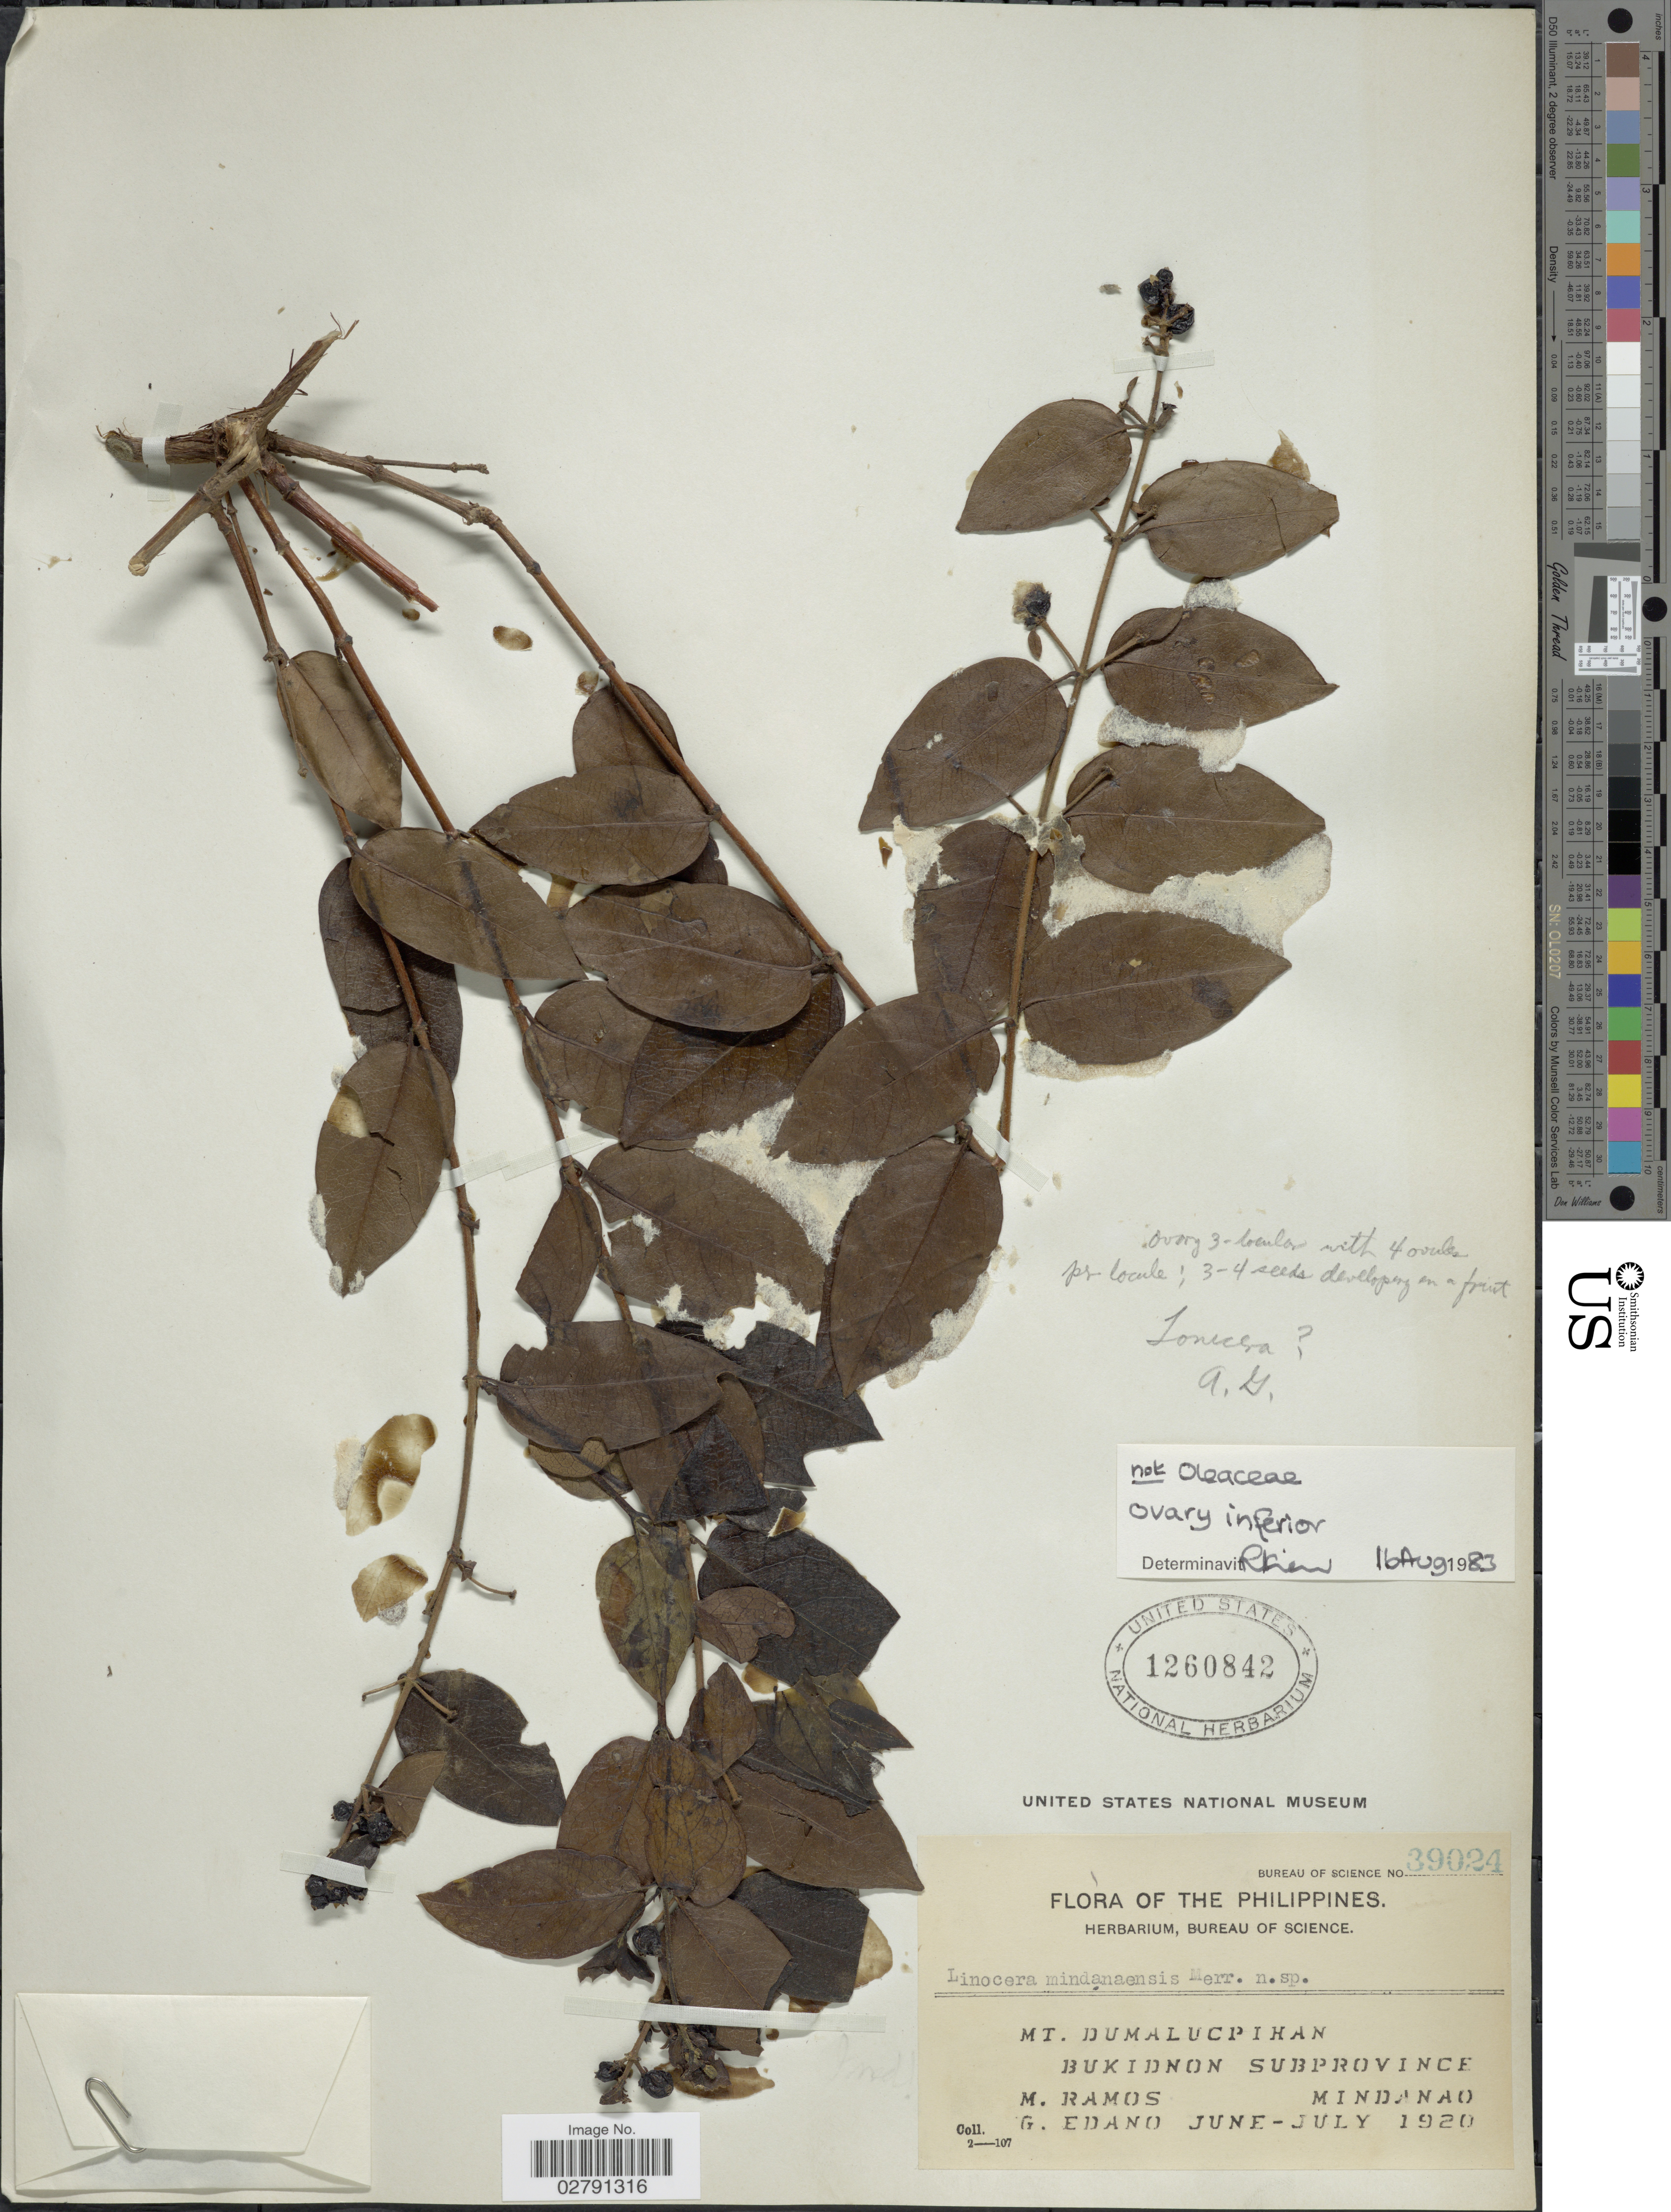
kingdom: Plantae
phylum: Tracheophyta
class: Magnoliopsida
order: Dipsacales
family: Caprifoliaceae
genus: Lonicera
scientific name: Lonicera acuminata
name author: Wall.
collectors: M. Ramos & G. Edaño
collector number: Bureau of Science 39024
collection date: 1920-06/1920-07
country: Philippines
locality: Mt. Dumalucpihan. Bukidnon Subprovince Mindanao.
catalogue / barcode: US 1260842